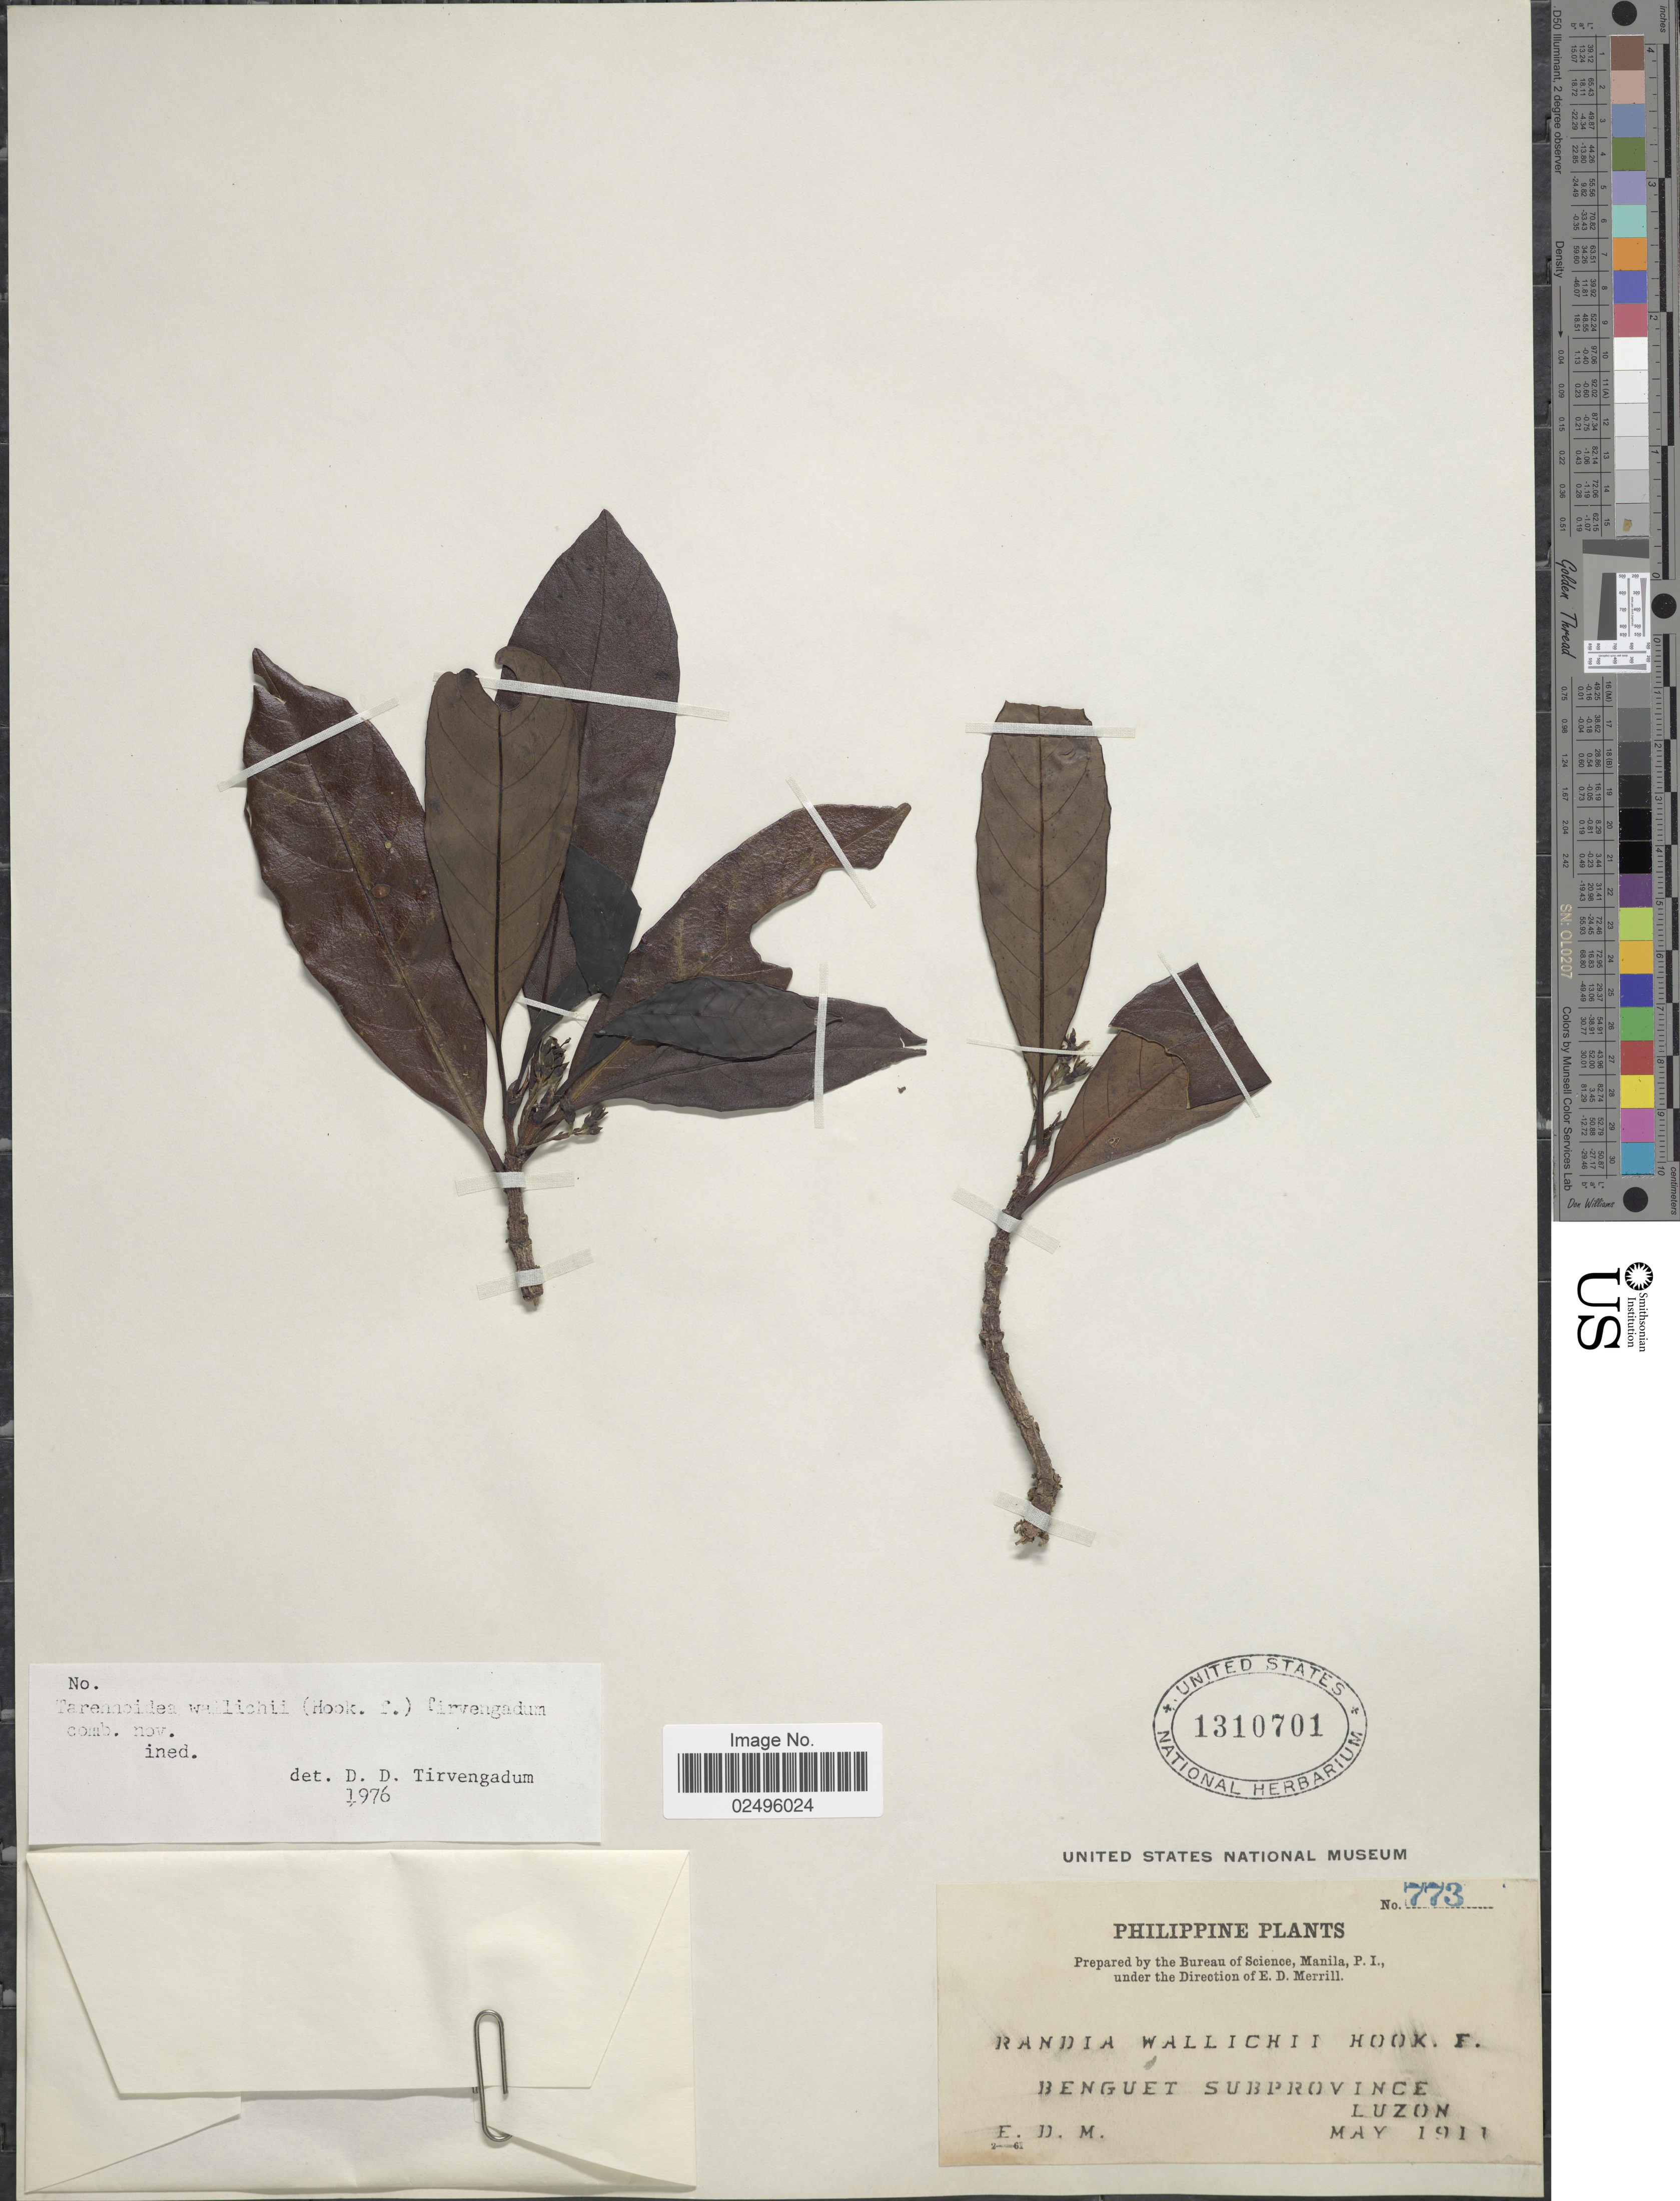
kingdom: Plantae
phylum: Tracheophyta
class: Magnoliopsida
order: Gentianales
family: Rubiaceae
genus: Tarennoidea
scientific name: Tarennoidea wallichii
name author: (Hook. f.) Tirveng. & Sastre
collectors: E. D. Merrill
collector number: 773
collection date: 1911-05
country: Philippines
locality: Benguet Sunprovince, Luzon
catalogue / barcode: US 1310701